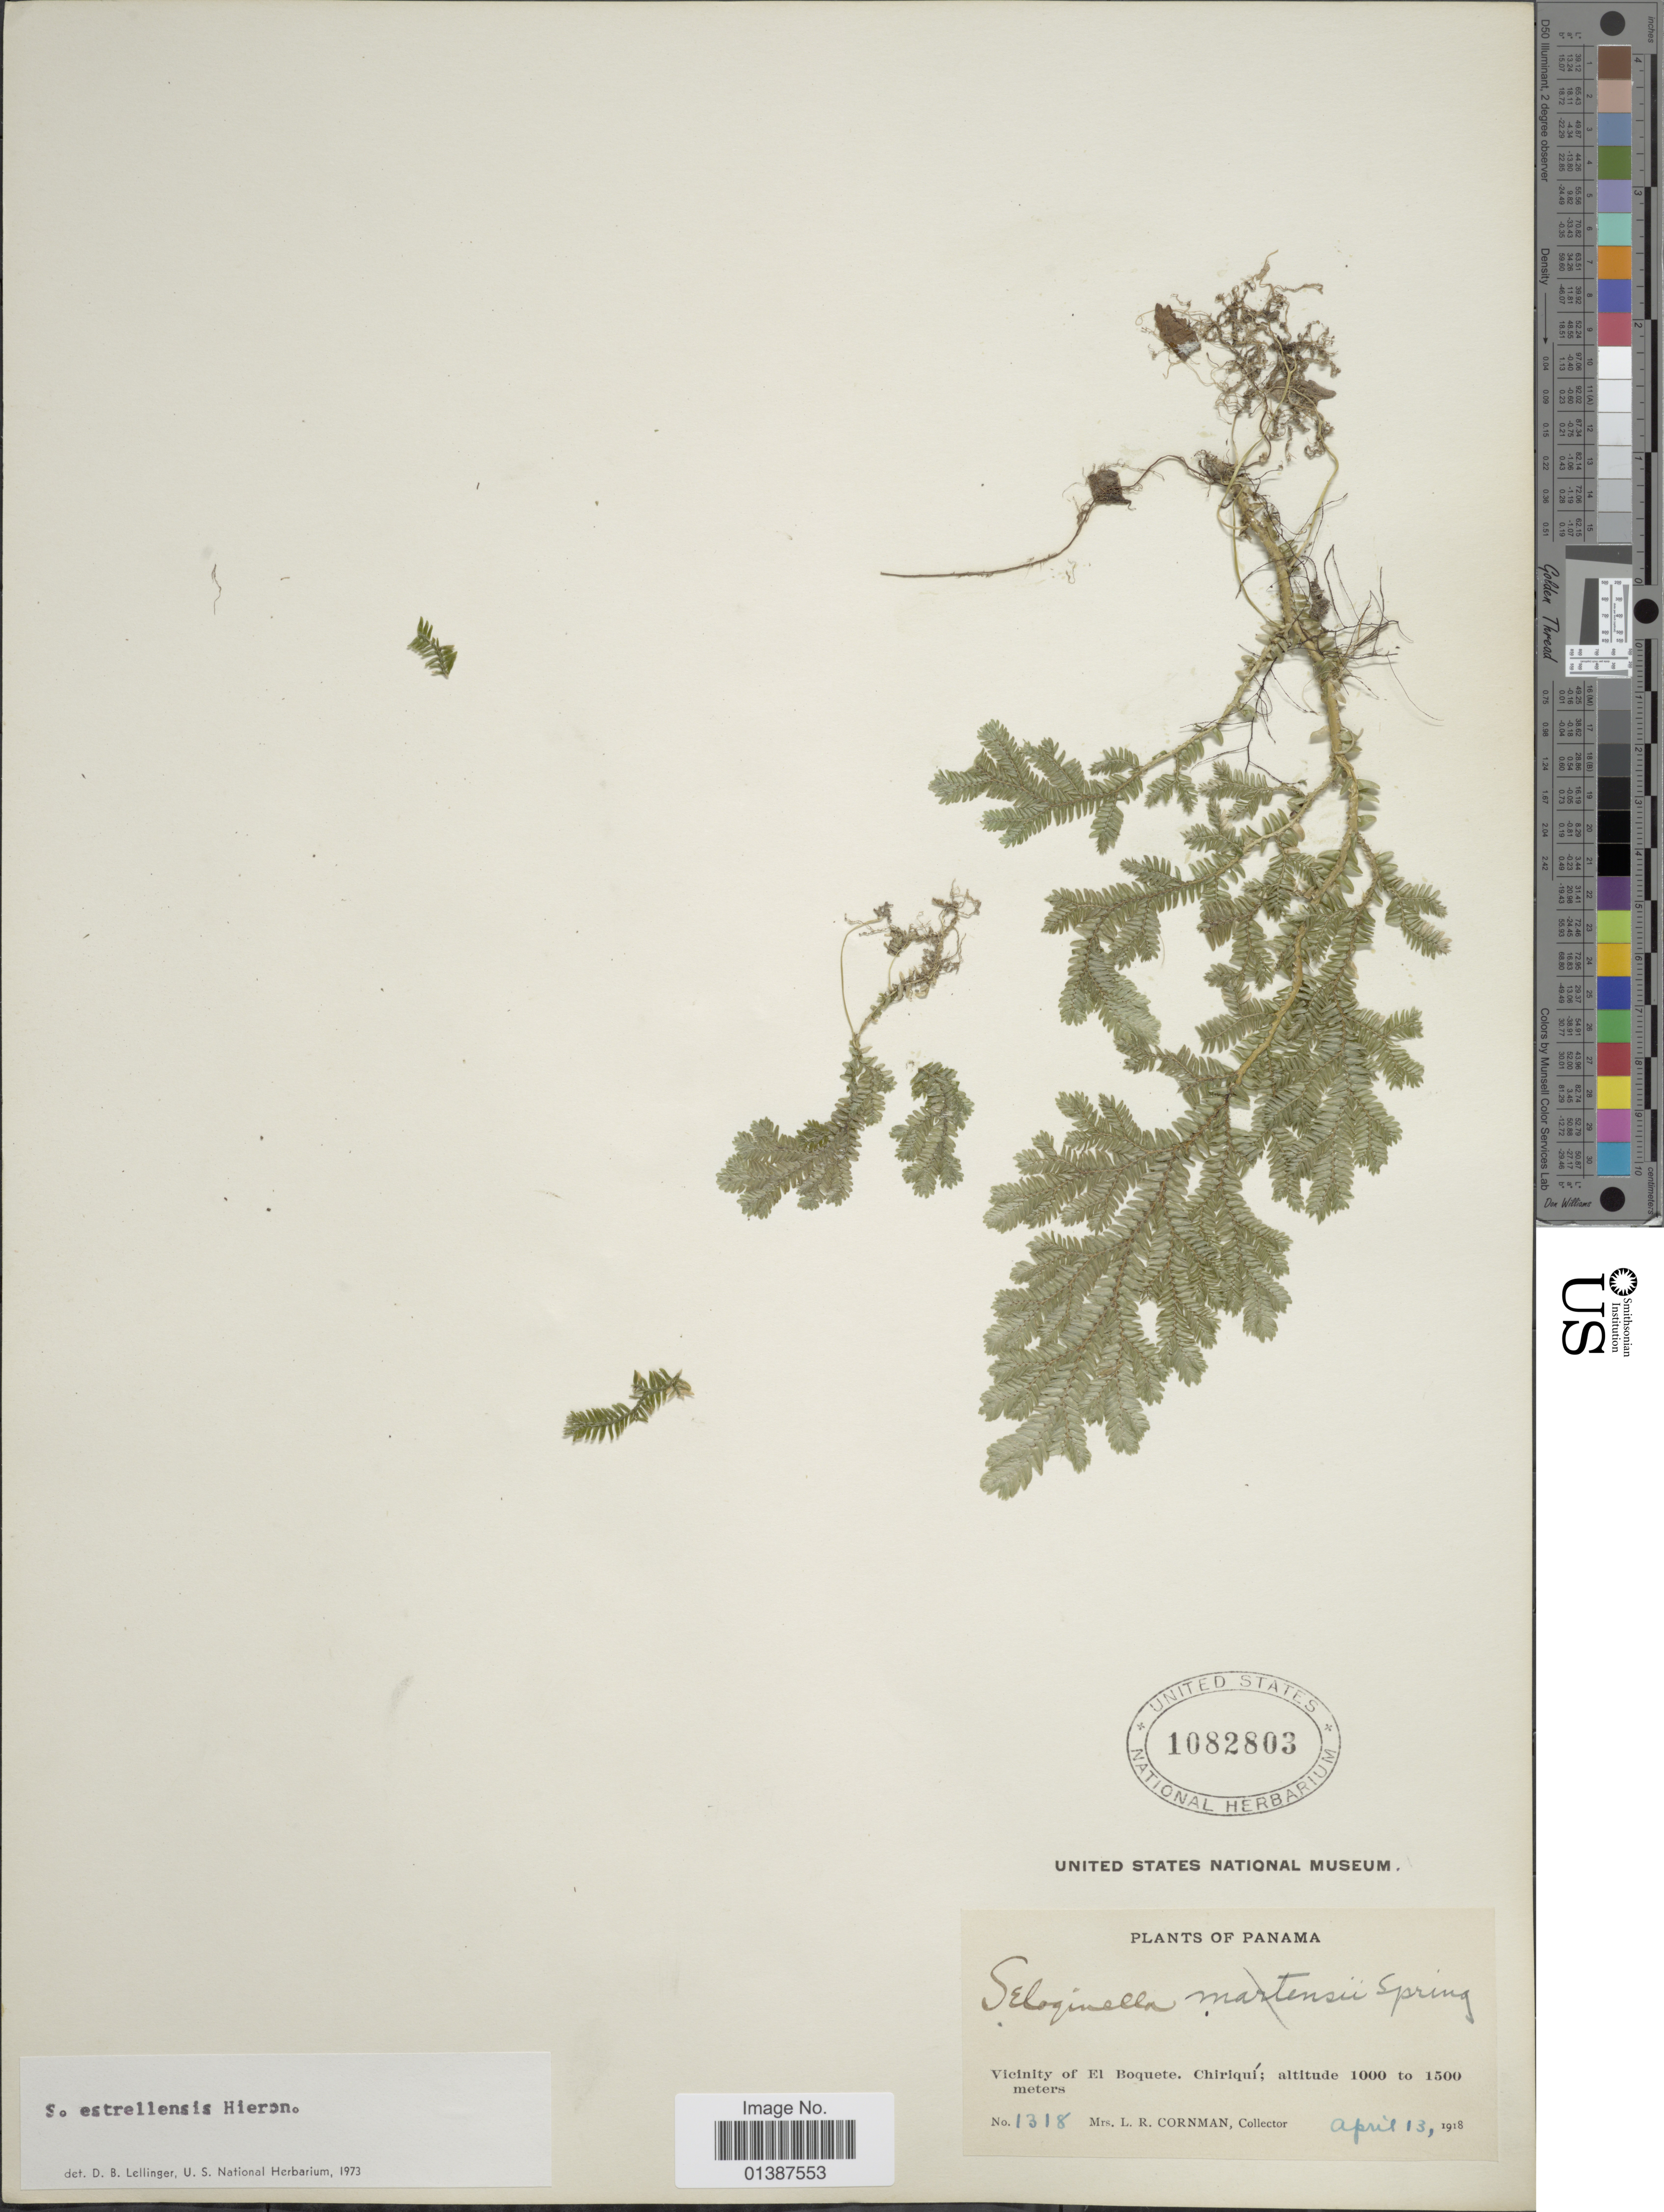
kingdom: Plantae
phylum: Tracheophyta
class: Lycopodiopsida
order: Selaginellales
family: Selaginellaceae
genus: Selaginella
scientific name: Selaginella estrellensis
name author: Hieron.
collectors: L. Cornman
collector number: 1318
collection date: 1918-04-13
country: Panama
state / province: Chiriqui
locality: Vicinity of El Boquete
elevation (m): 1000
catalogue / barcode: US 1082803